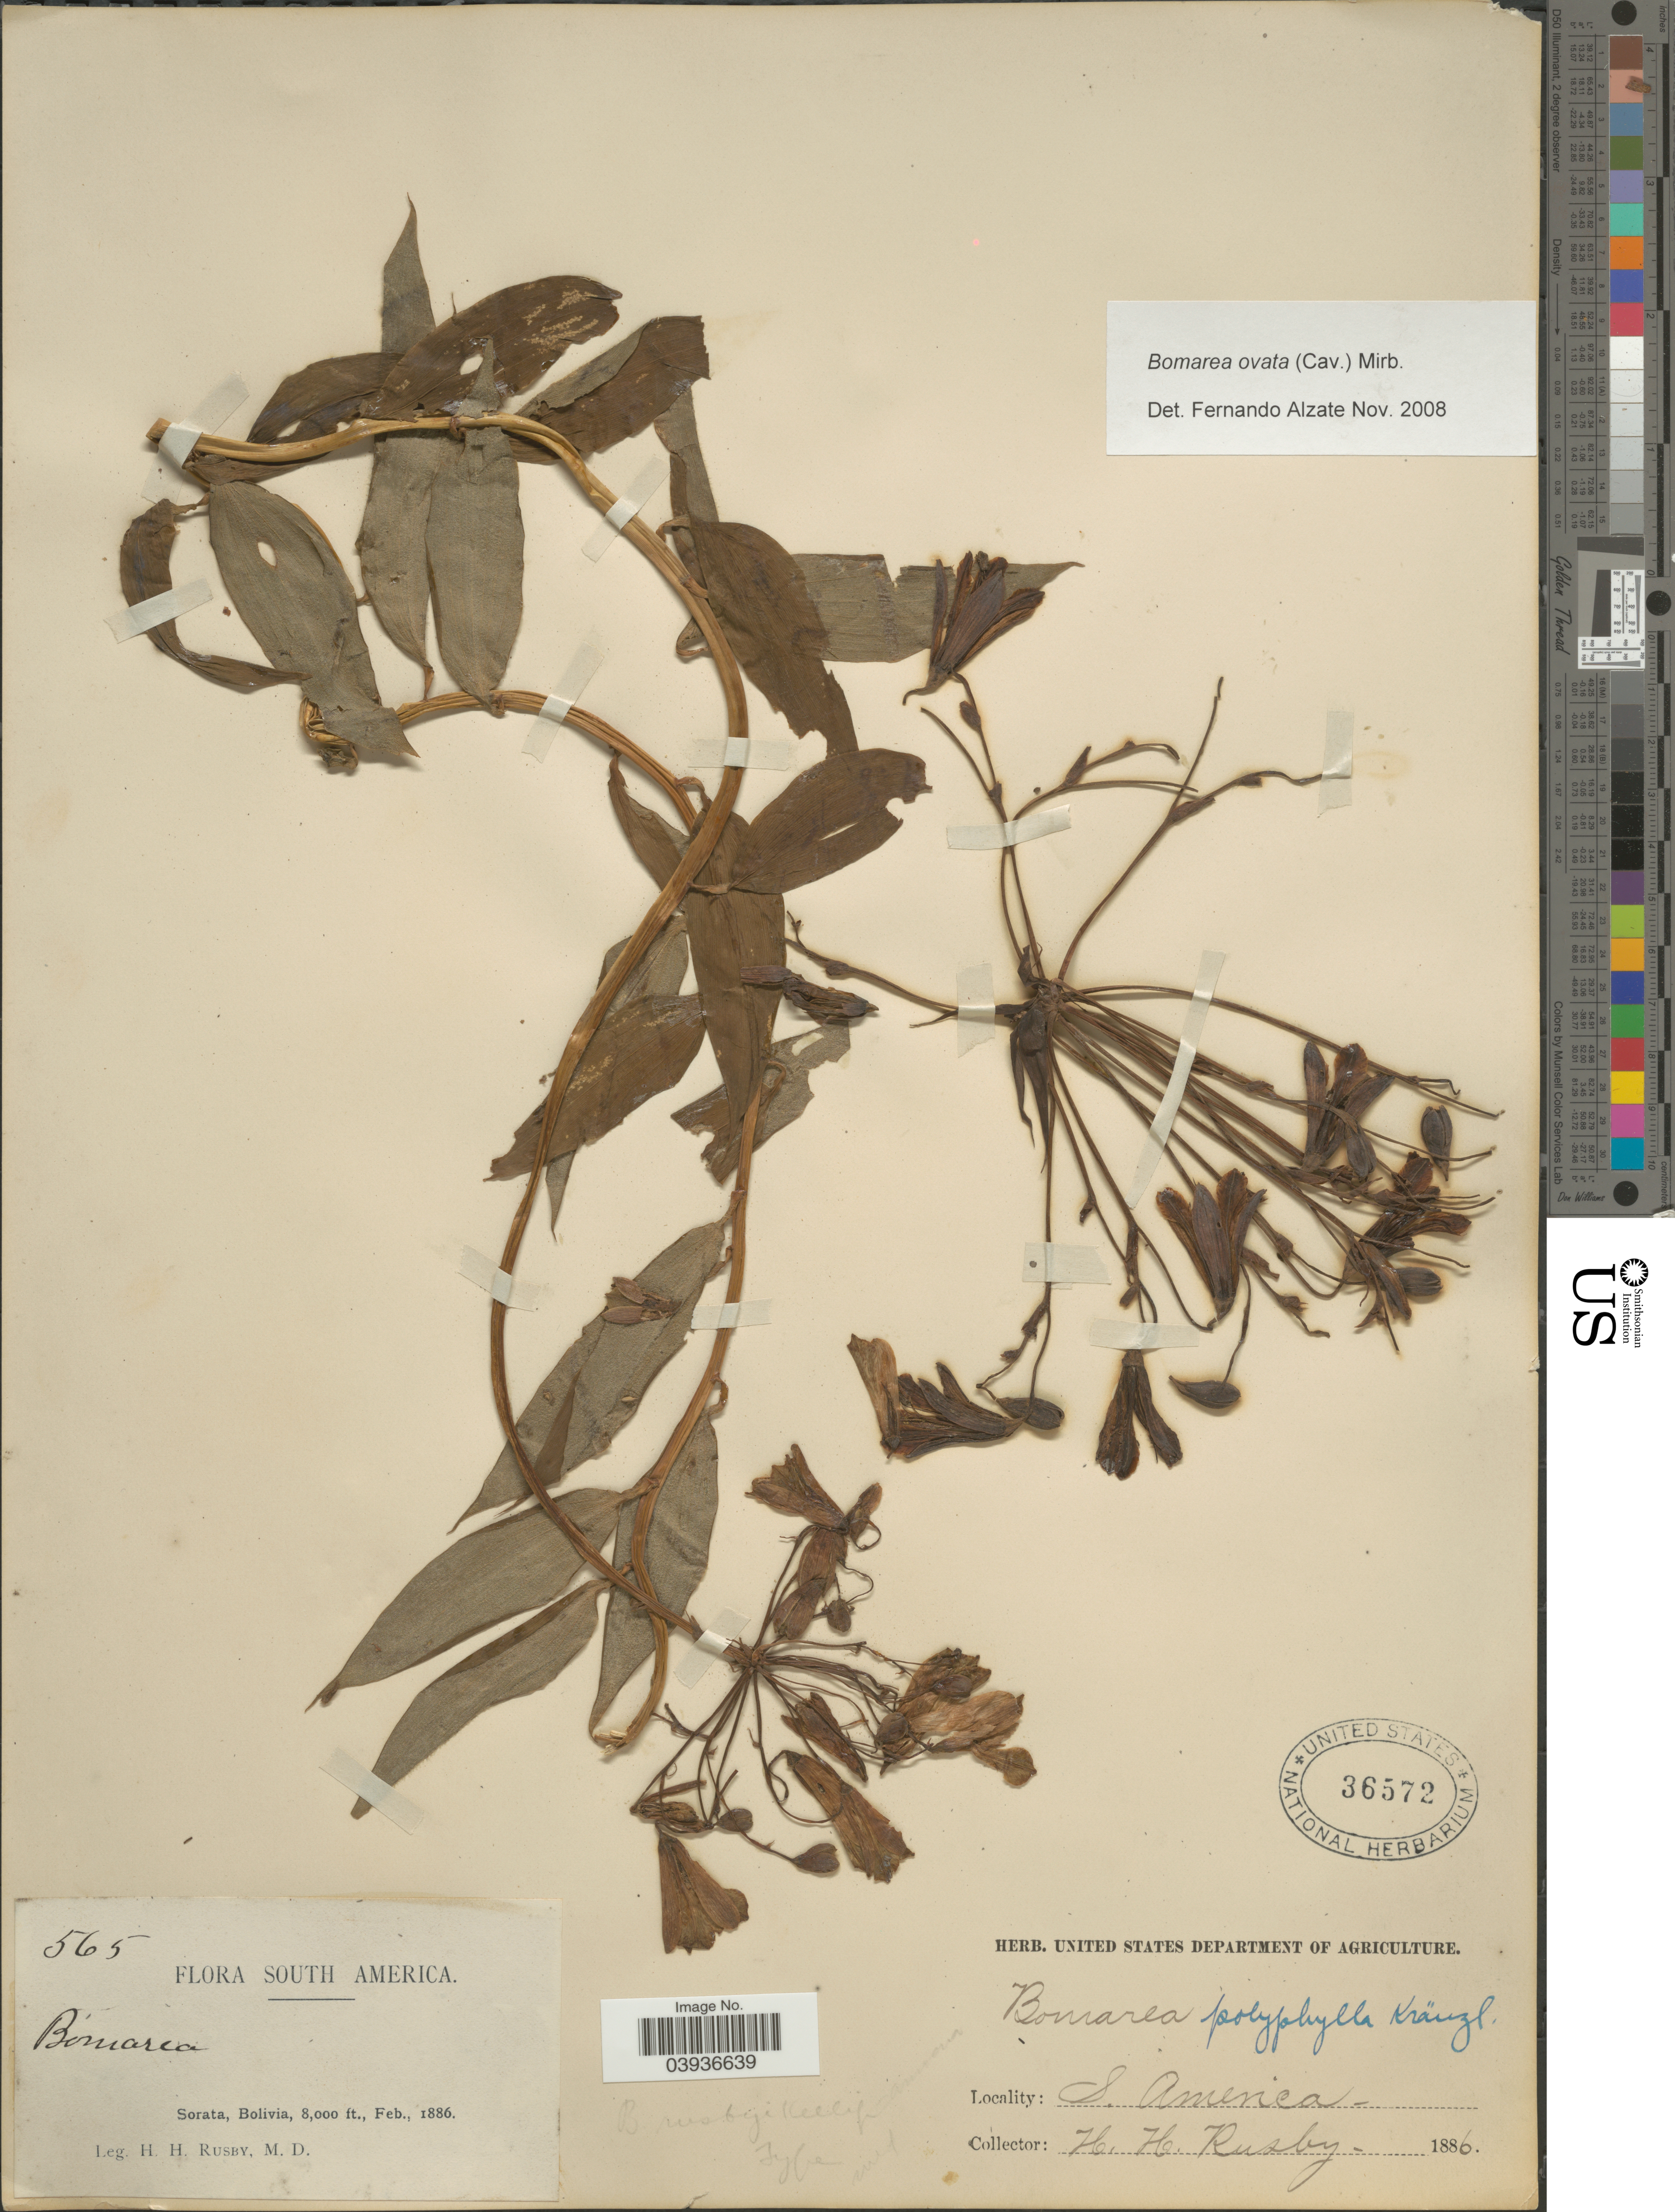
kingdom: Plantae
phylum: Tracheophyta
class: Liliopsida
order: Liliales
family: Alstroemeriaceae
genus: Bomarea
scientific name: Bomarea ovata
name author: (Cav.) Mirb.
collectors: H. H. Rusby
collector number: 565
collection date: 1886-02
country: Bolivia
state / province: La Páz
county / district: Larecaja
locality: Sorata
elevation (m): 2438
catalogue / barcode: US 36572